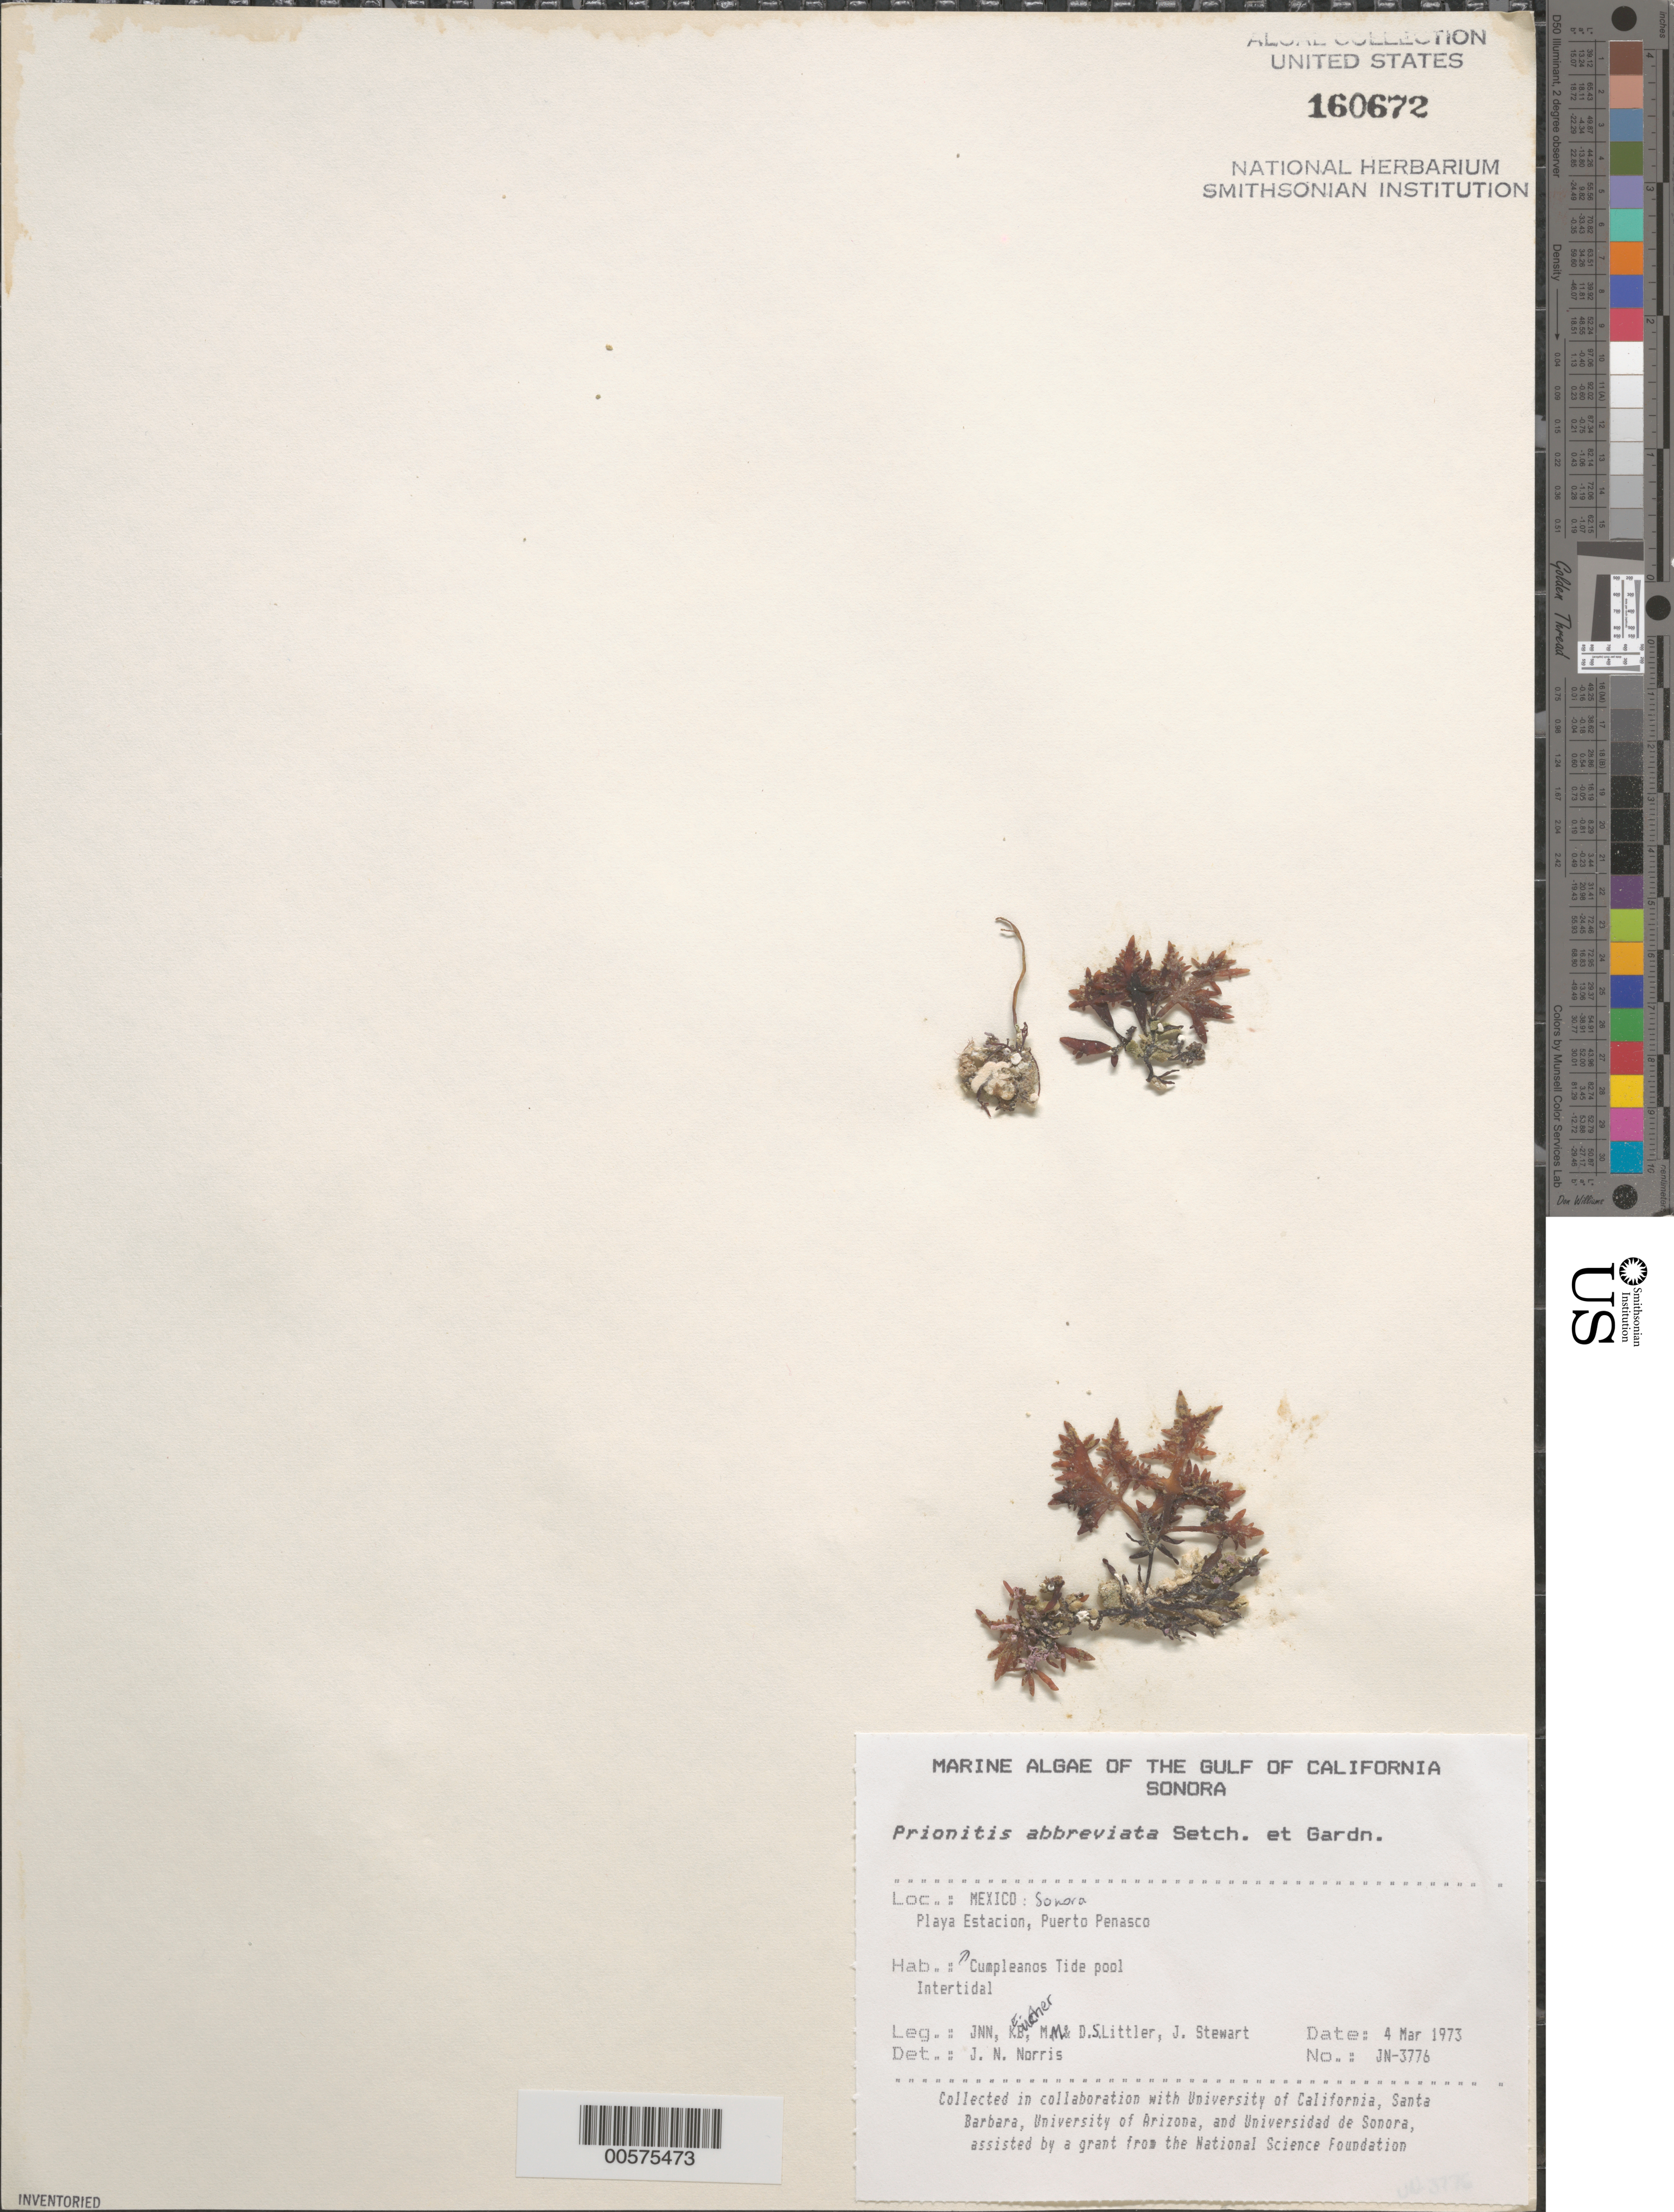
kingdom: Plantae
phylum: Rhodophyta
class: Florideophyceae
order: Cryptonemiales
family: Cryptonemiaceae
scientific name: Prionitis abbreviata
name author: Setchell & N.L. Gardner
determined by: Norris, James N.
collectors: J. N. Norris, K. E. Bucher, M. M. Littler, D. S. Littler & J. Stewart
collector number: JN-3776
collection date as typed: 04 Mar 1973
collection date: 1973-03-04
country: Mexico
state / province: Sonora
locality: Playa Estacion, Puerto Penasco, Cumpleanos tide pool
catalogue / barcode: US 160672